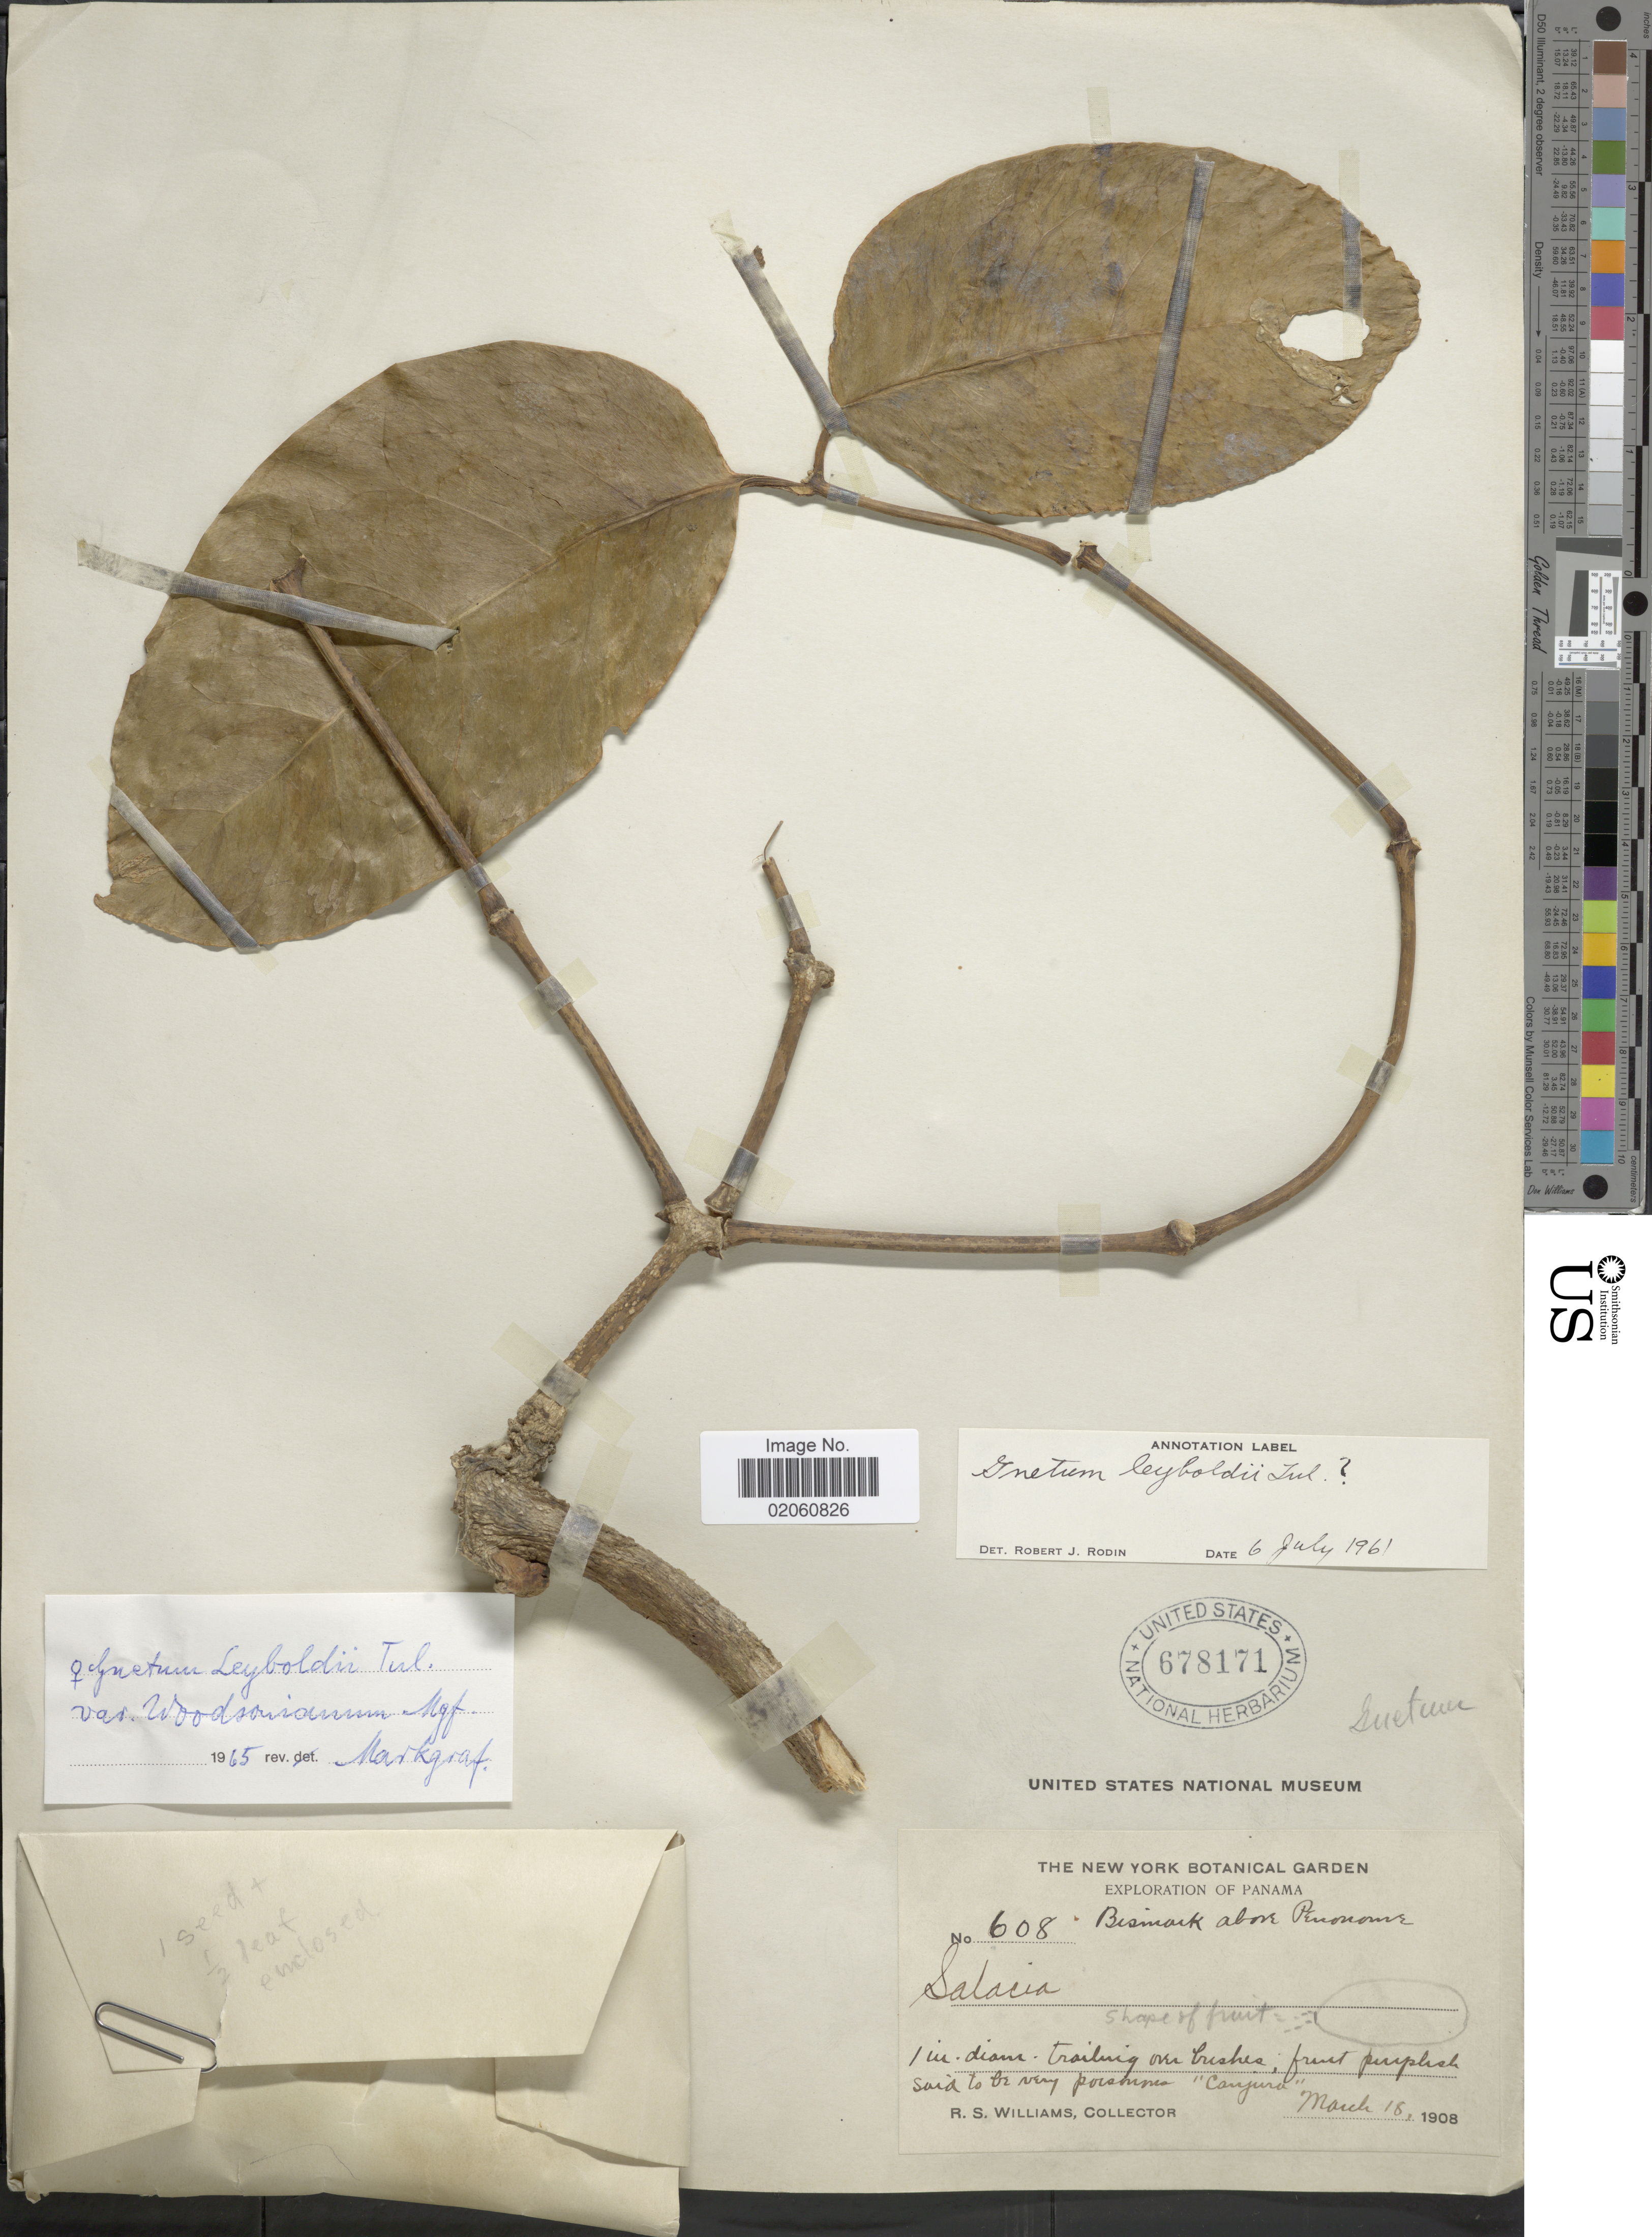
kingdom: Plantae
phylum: Tracheophyta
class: Gnetopsida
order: Gnetales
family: Gnetaceae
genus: Gnetum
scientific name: Gnetum leyboldii var. woodsonianum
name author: Markgr.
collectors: R. S. Williams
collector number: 608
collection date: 1908-03-18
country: Panama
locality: Bismark above Penonome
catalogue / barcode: US 678171